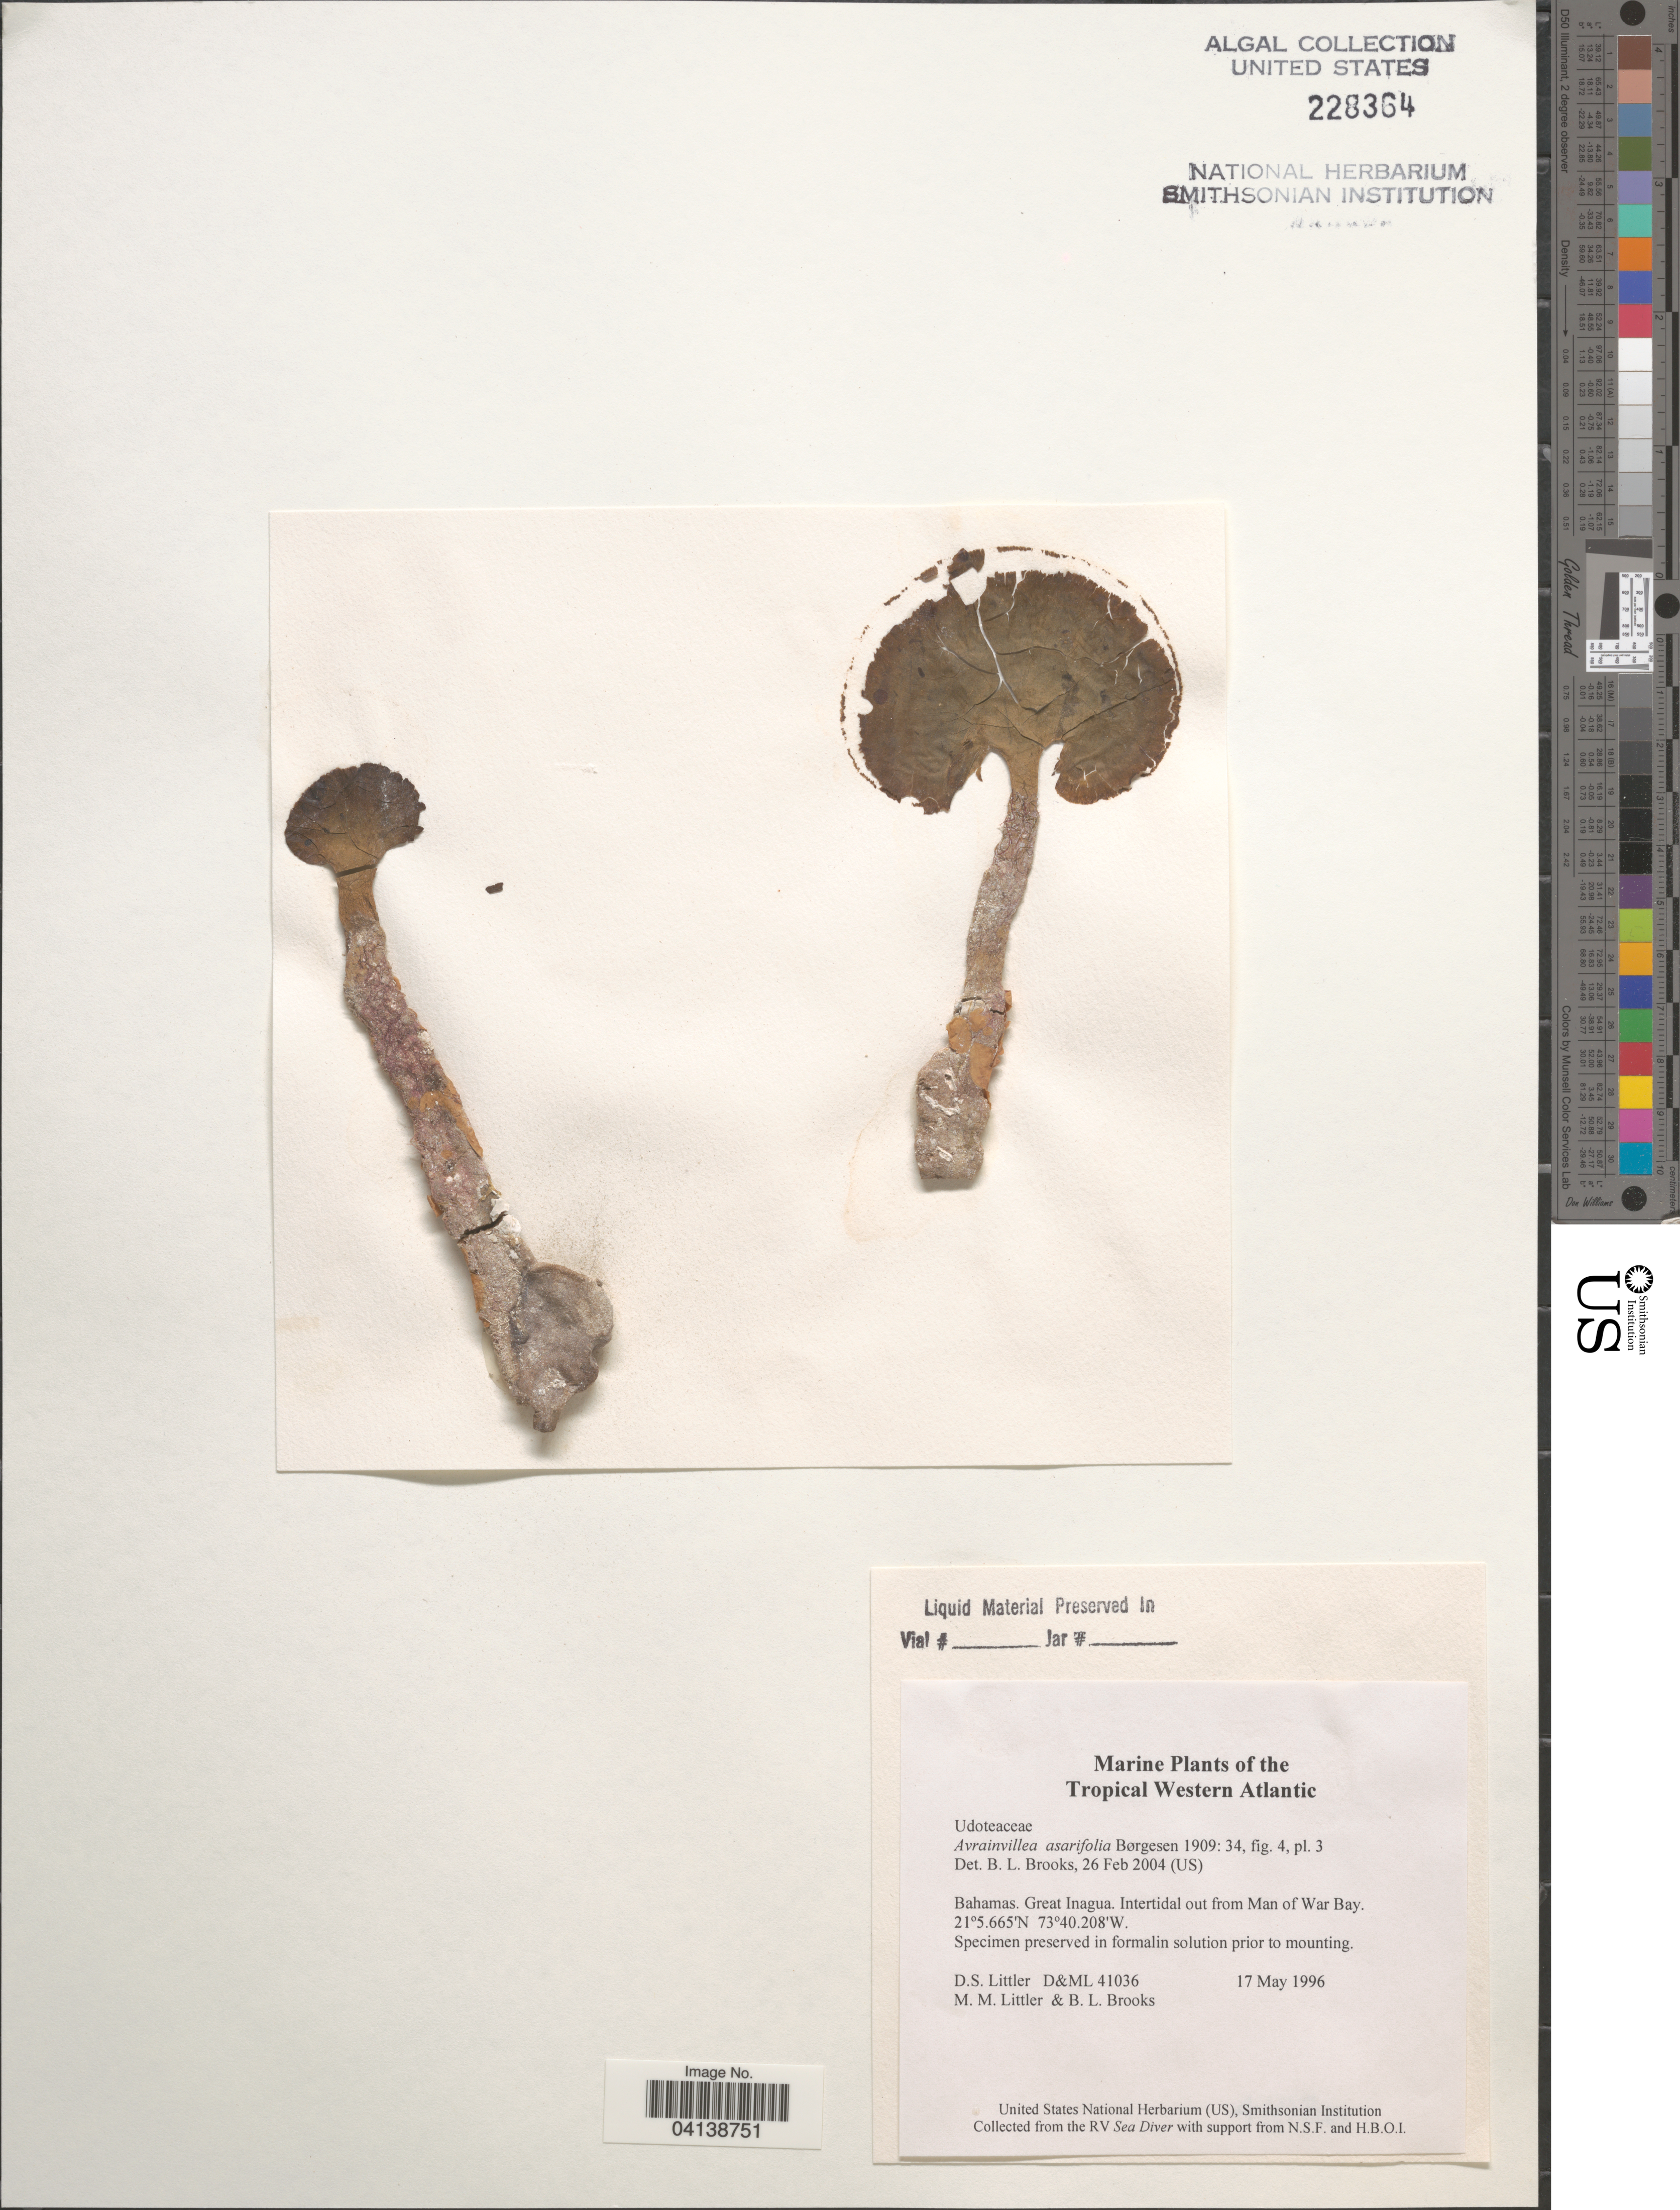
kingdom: Plantae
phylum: Chlorophyta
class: Ulvophyceae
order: Bryopsidales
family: Dichotomosiphonaceae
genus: Avrainvillea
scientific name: Avrainvillea asarifolia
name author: Børgesen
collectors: D. S. Littler & B. Brooks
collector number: D&ML41036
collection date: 1996-05-17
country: Bahamas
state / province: Inagua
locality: The Tropical Western Atlantic. Great Inagua. Intertidal out from Man of War Bay.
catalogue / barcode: US 228364